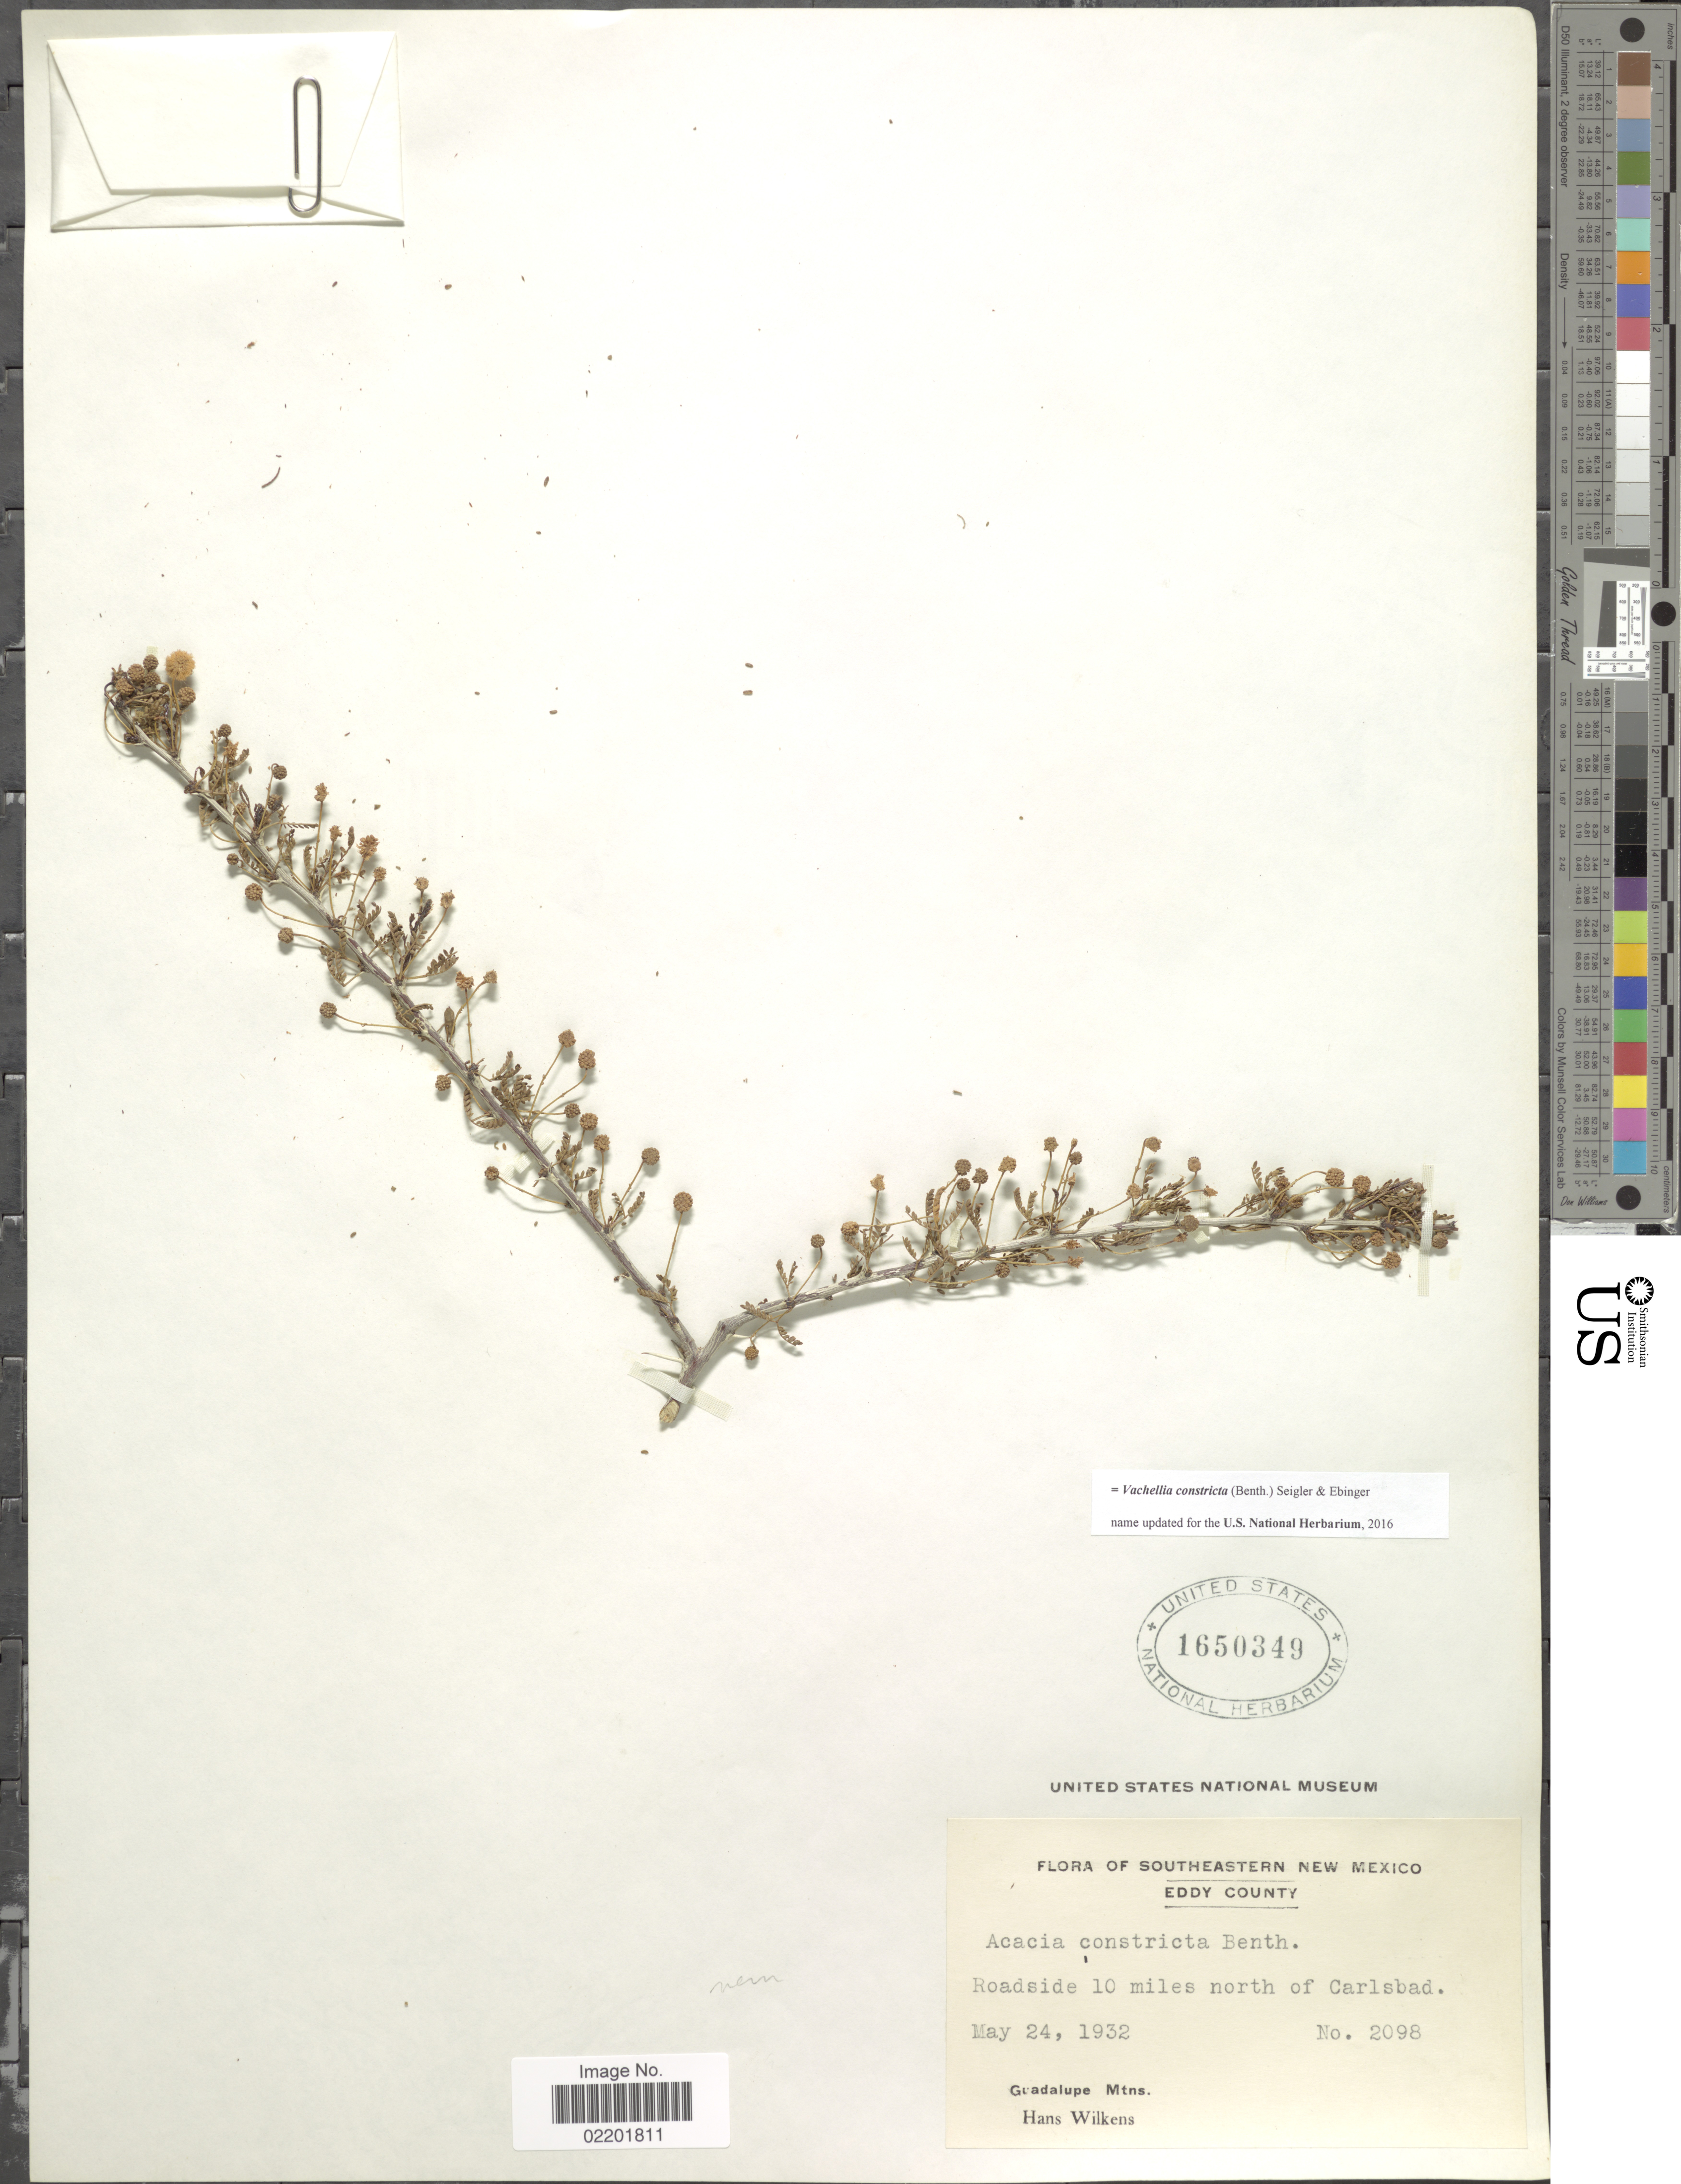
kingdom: Plantae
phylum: Tracheophyta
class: Magnoliopsida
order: Fabales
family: Fabaceae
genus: Vachellia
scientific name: Vachellia constricta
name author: (Benth.) Seigler & Ebinger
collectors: H. Wilkens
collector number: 2098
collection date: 1932-05-24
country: United States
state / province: New Mexico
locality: Southeastern New Mexico, Eddy County, roadside 10 miles north of Carlsbad, Guadalupe Mtns.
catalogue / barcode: US 1650349